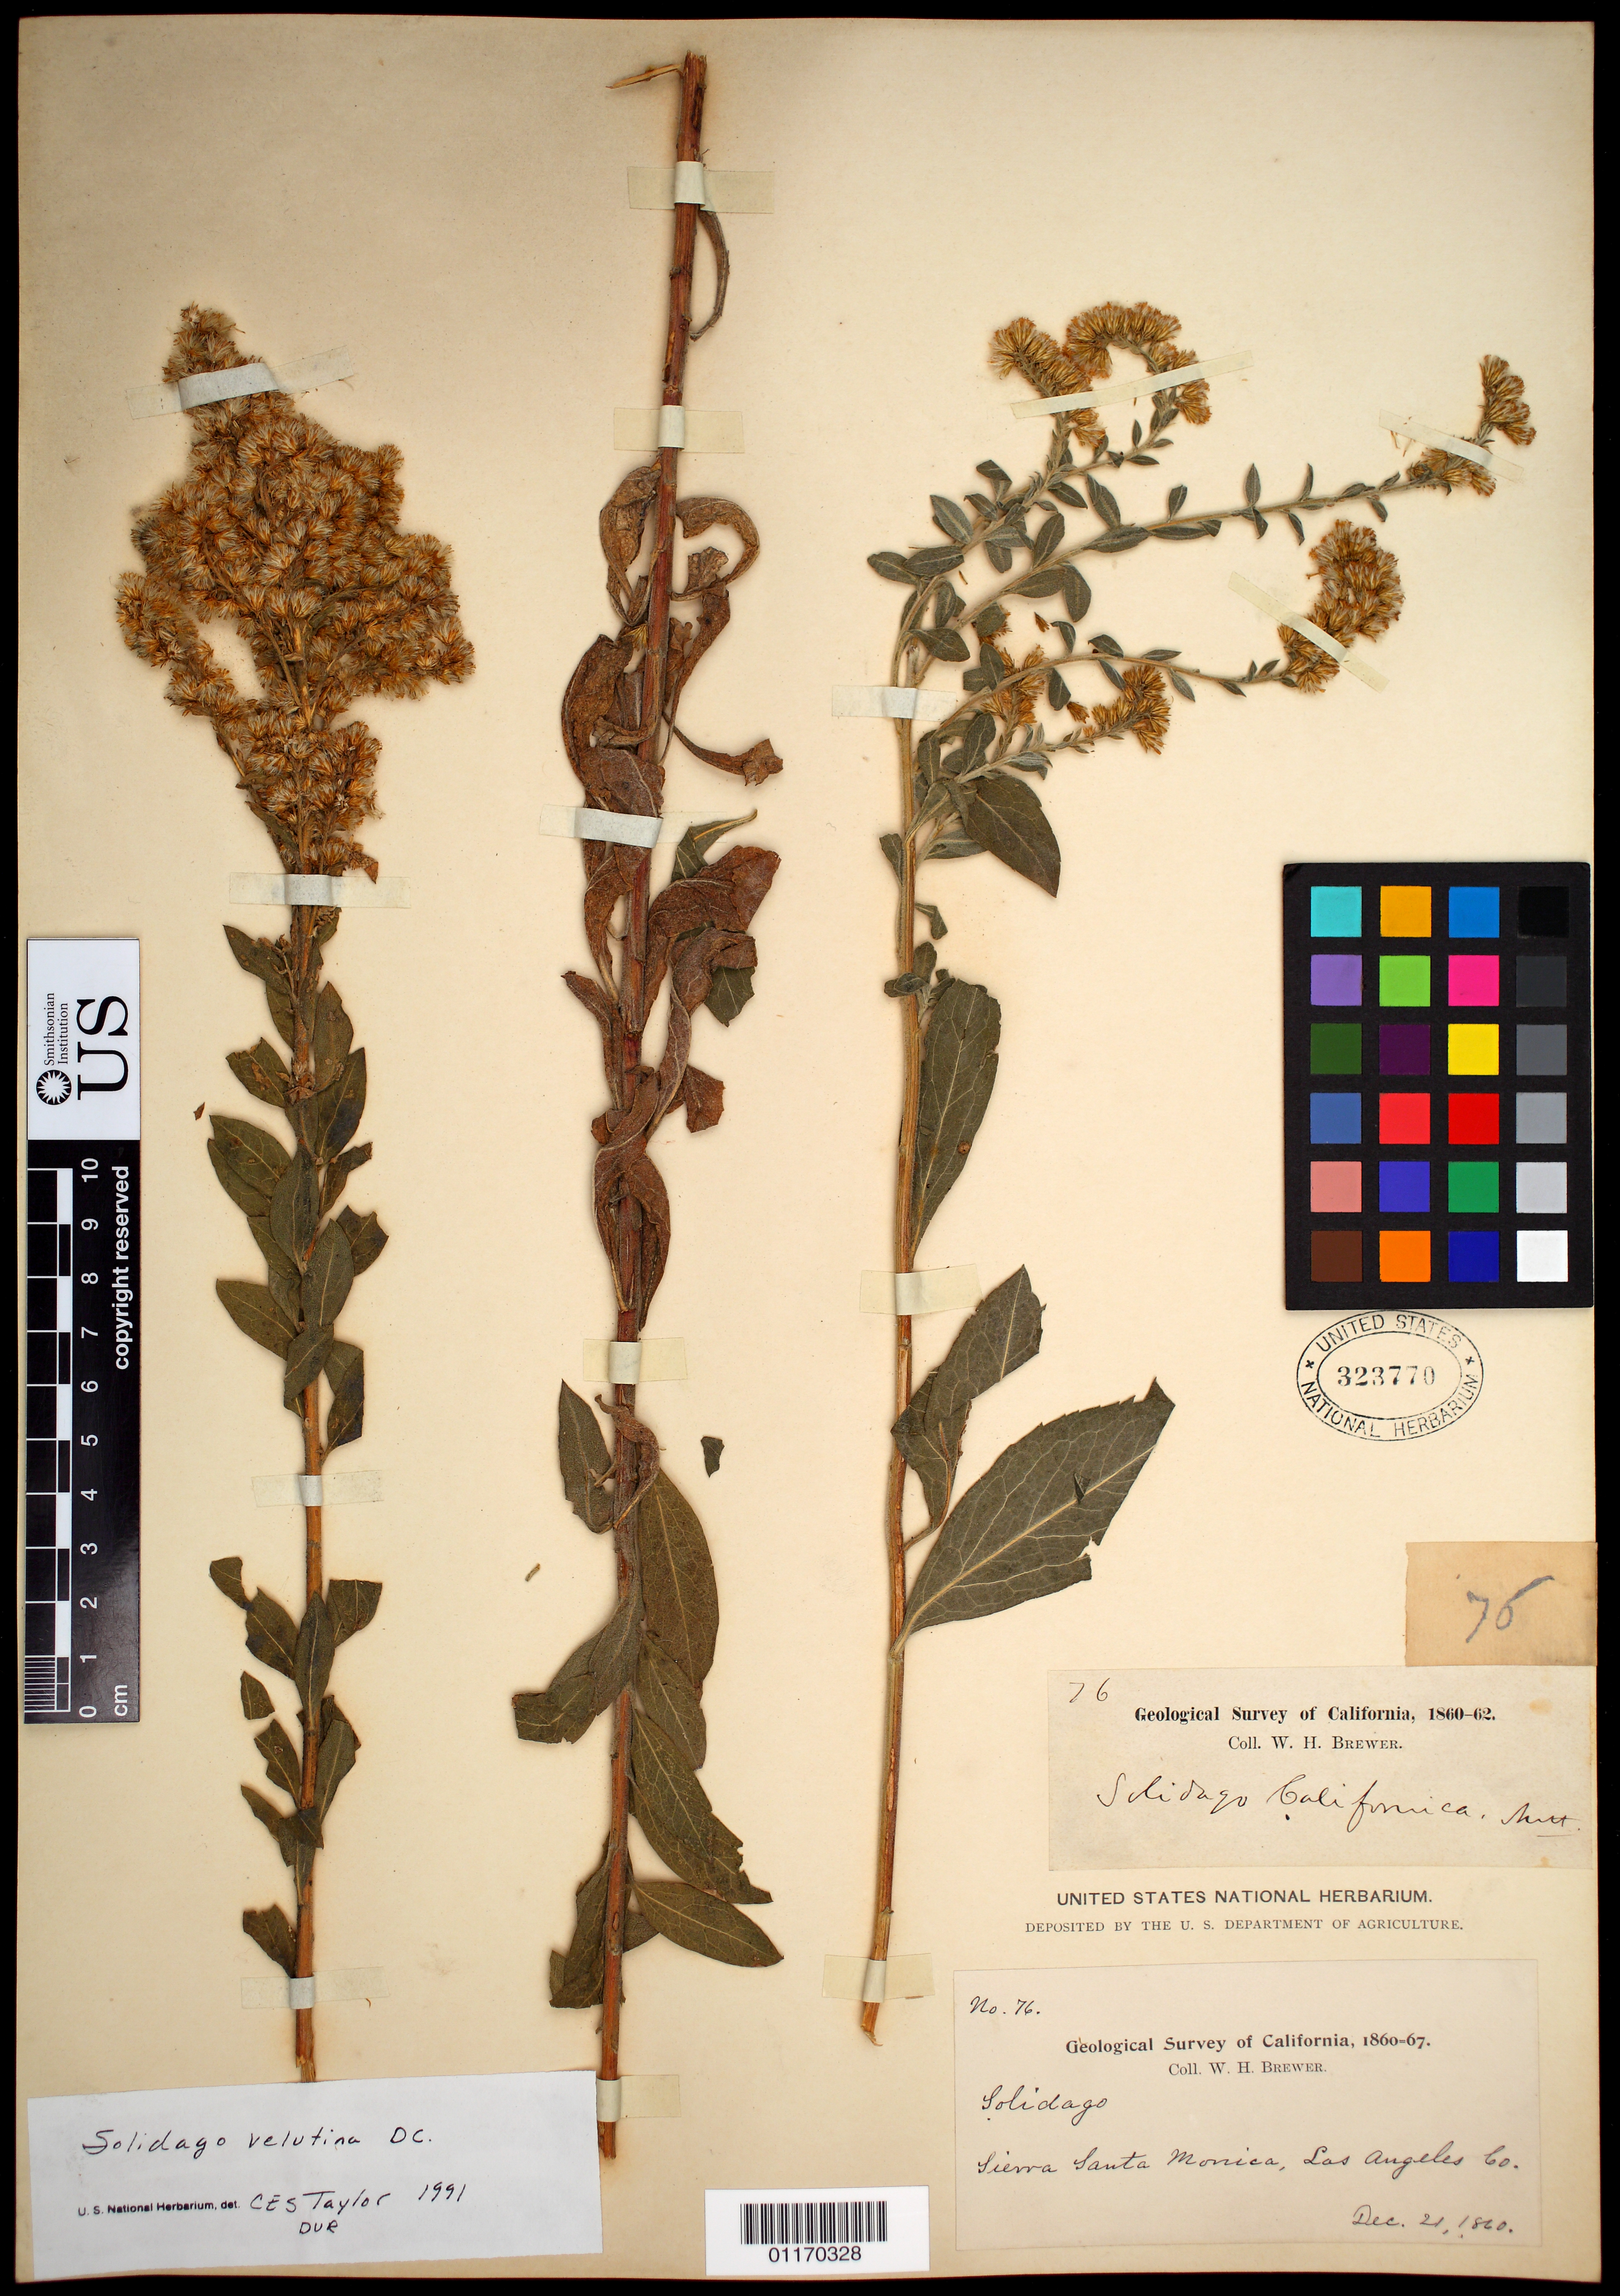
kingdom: Plantae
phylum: Tracheophyta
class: Magnoliopsida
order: Asterales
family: Asteraceae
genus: Solidago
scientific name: Solidago velutina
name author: DC.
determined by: Taylor, Constance E. S.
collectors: W. H. Brewer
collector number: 76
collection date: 1860-12-21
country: United States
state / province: California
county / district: Los Angeles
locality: Sierra Santa Monica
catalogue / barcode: US 323770